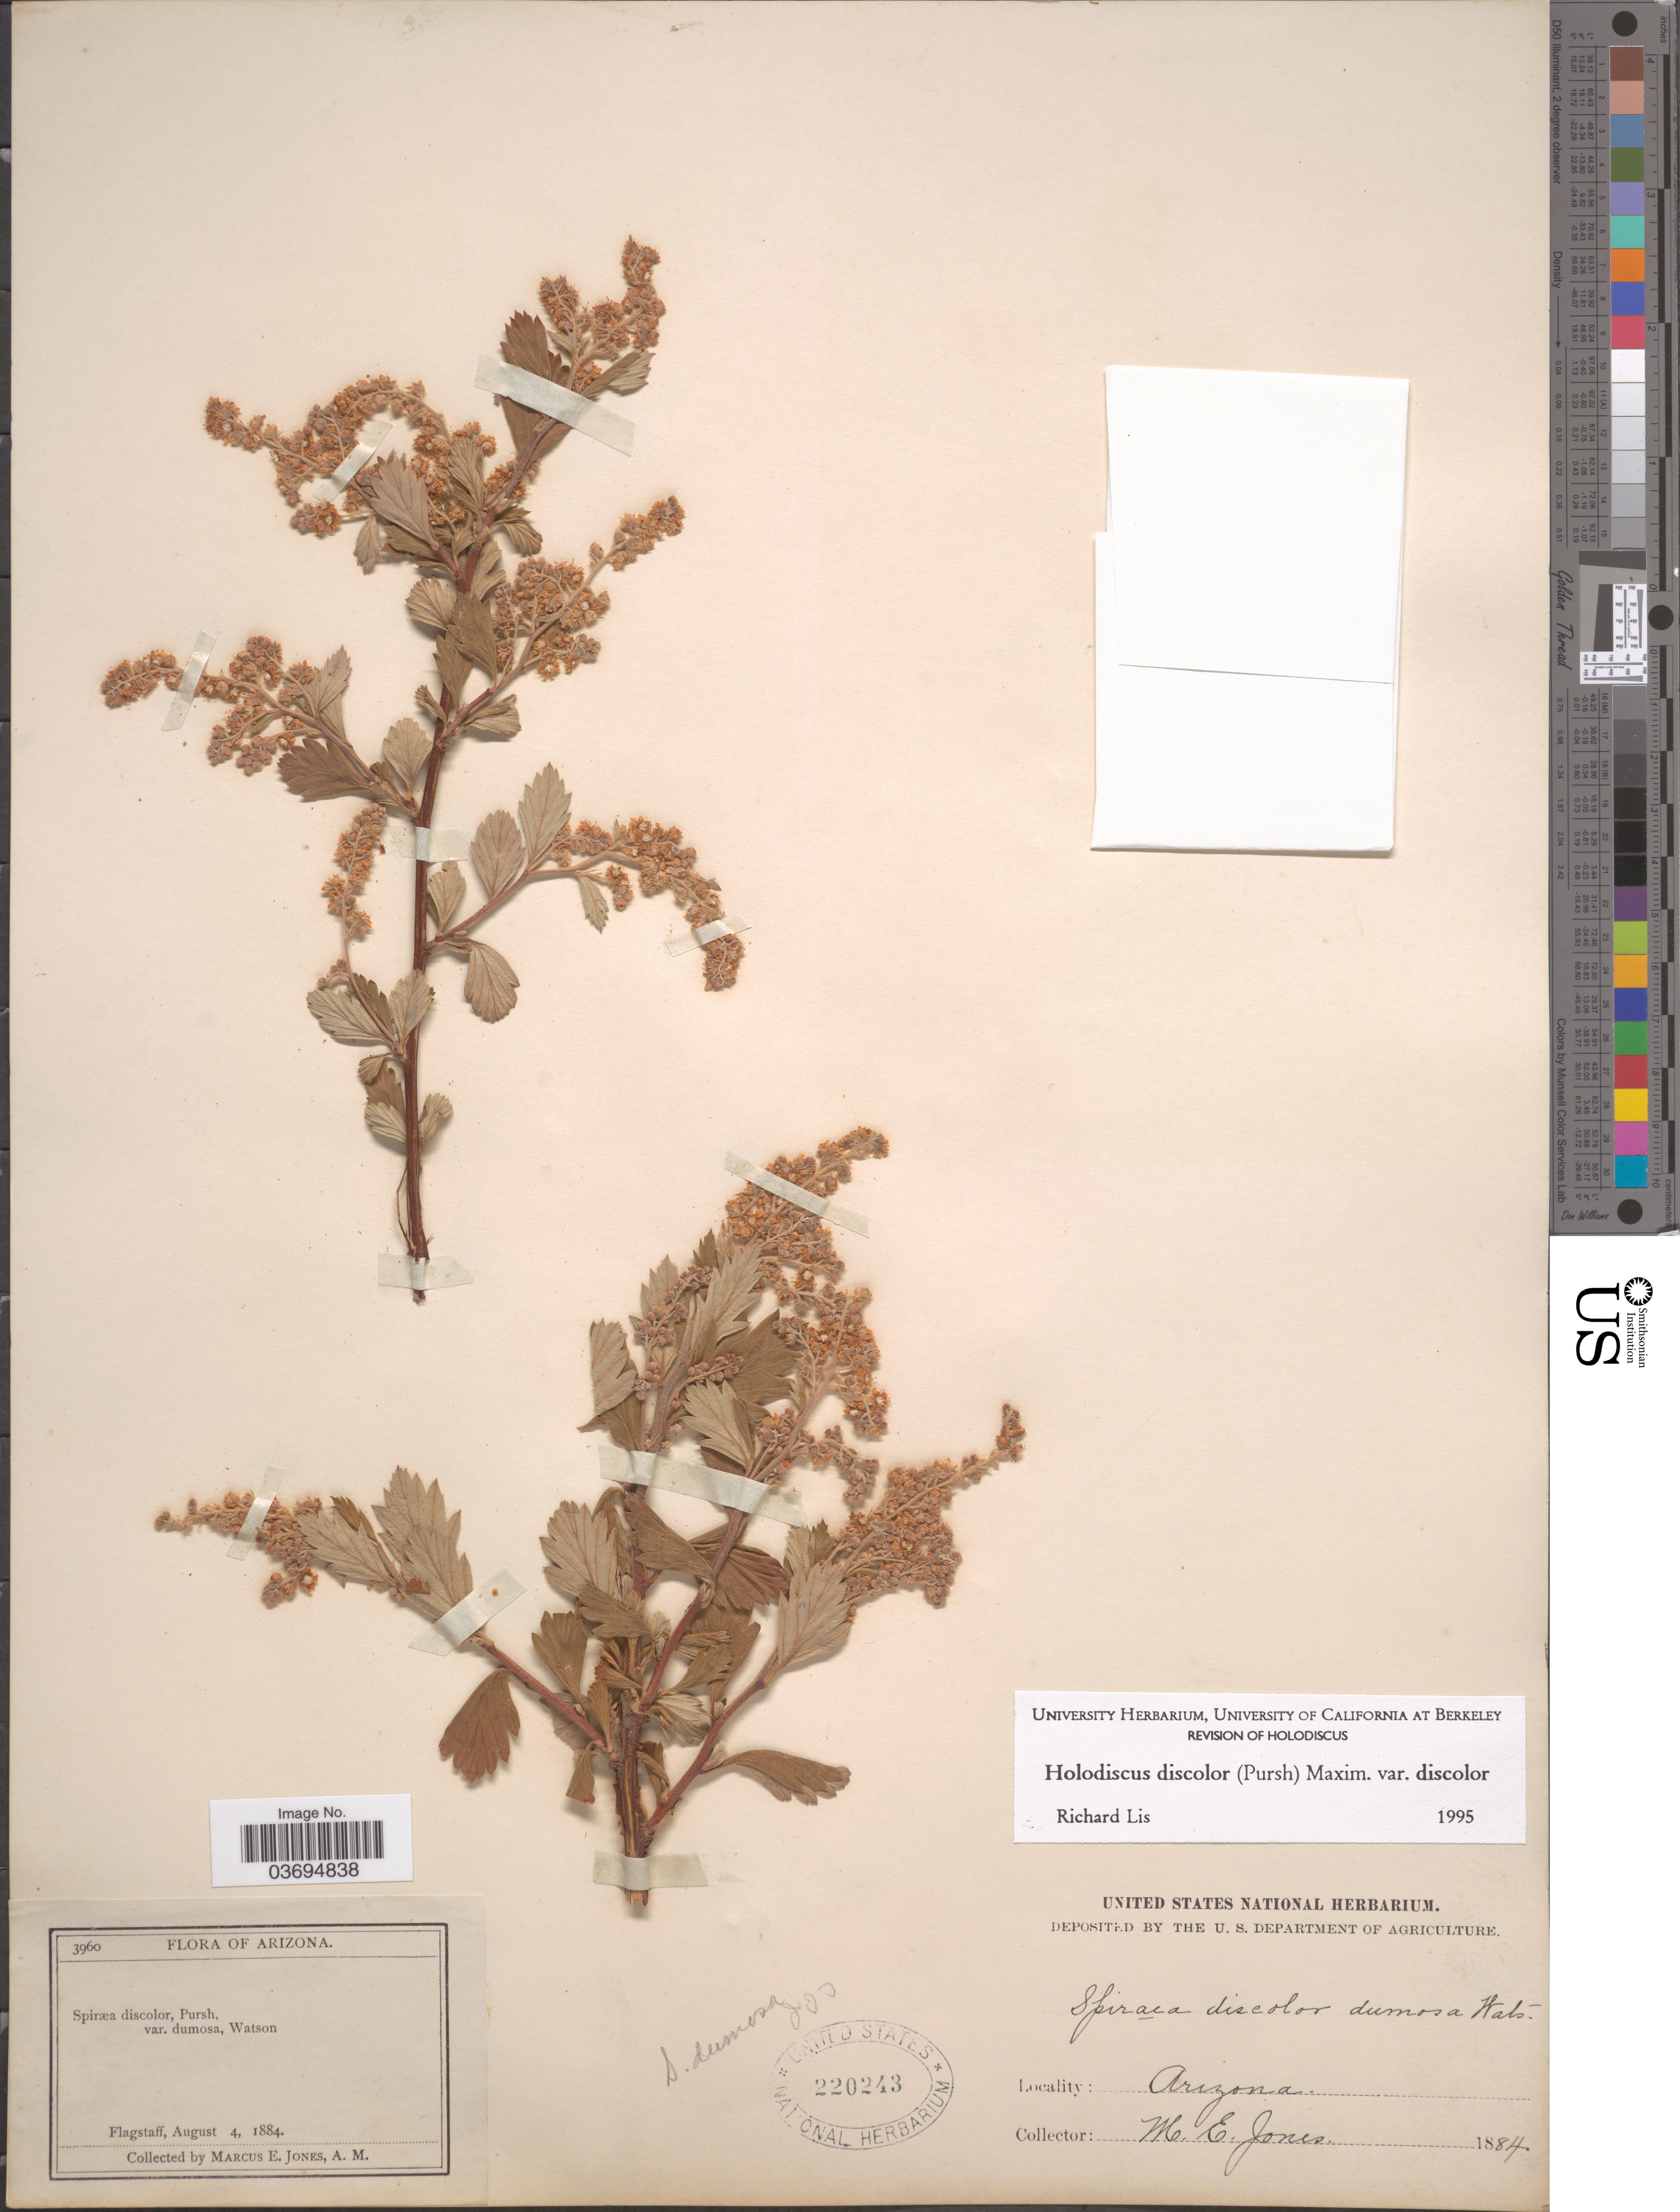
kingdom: Plantae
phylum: Tracheophyta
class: Magnoliopsida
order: Rosales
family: Rosaceae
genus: Holodiscus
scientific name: Holodiscus discolor var. discolor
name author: (Pursh) Maxim.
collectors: M. E. Jones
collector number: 3960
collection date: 1884-08-04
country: United States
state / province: Arizona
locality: Flagstaff.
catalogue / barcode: US 220243